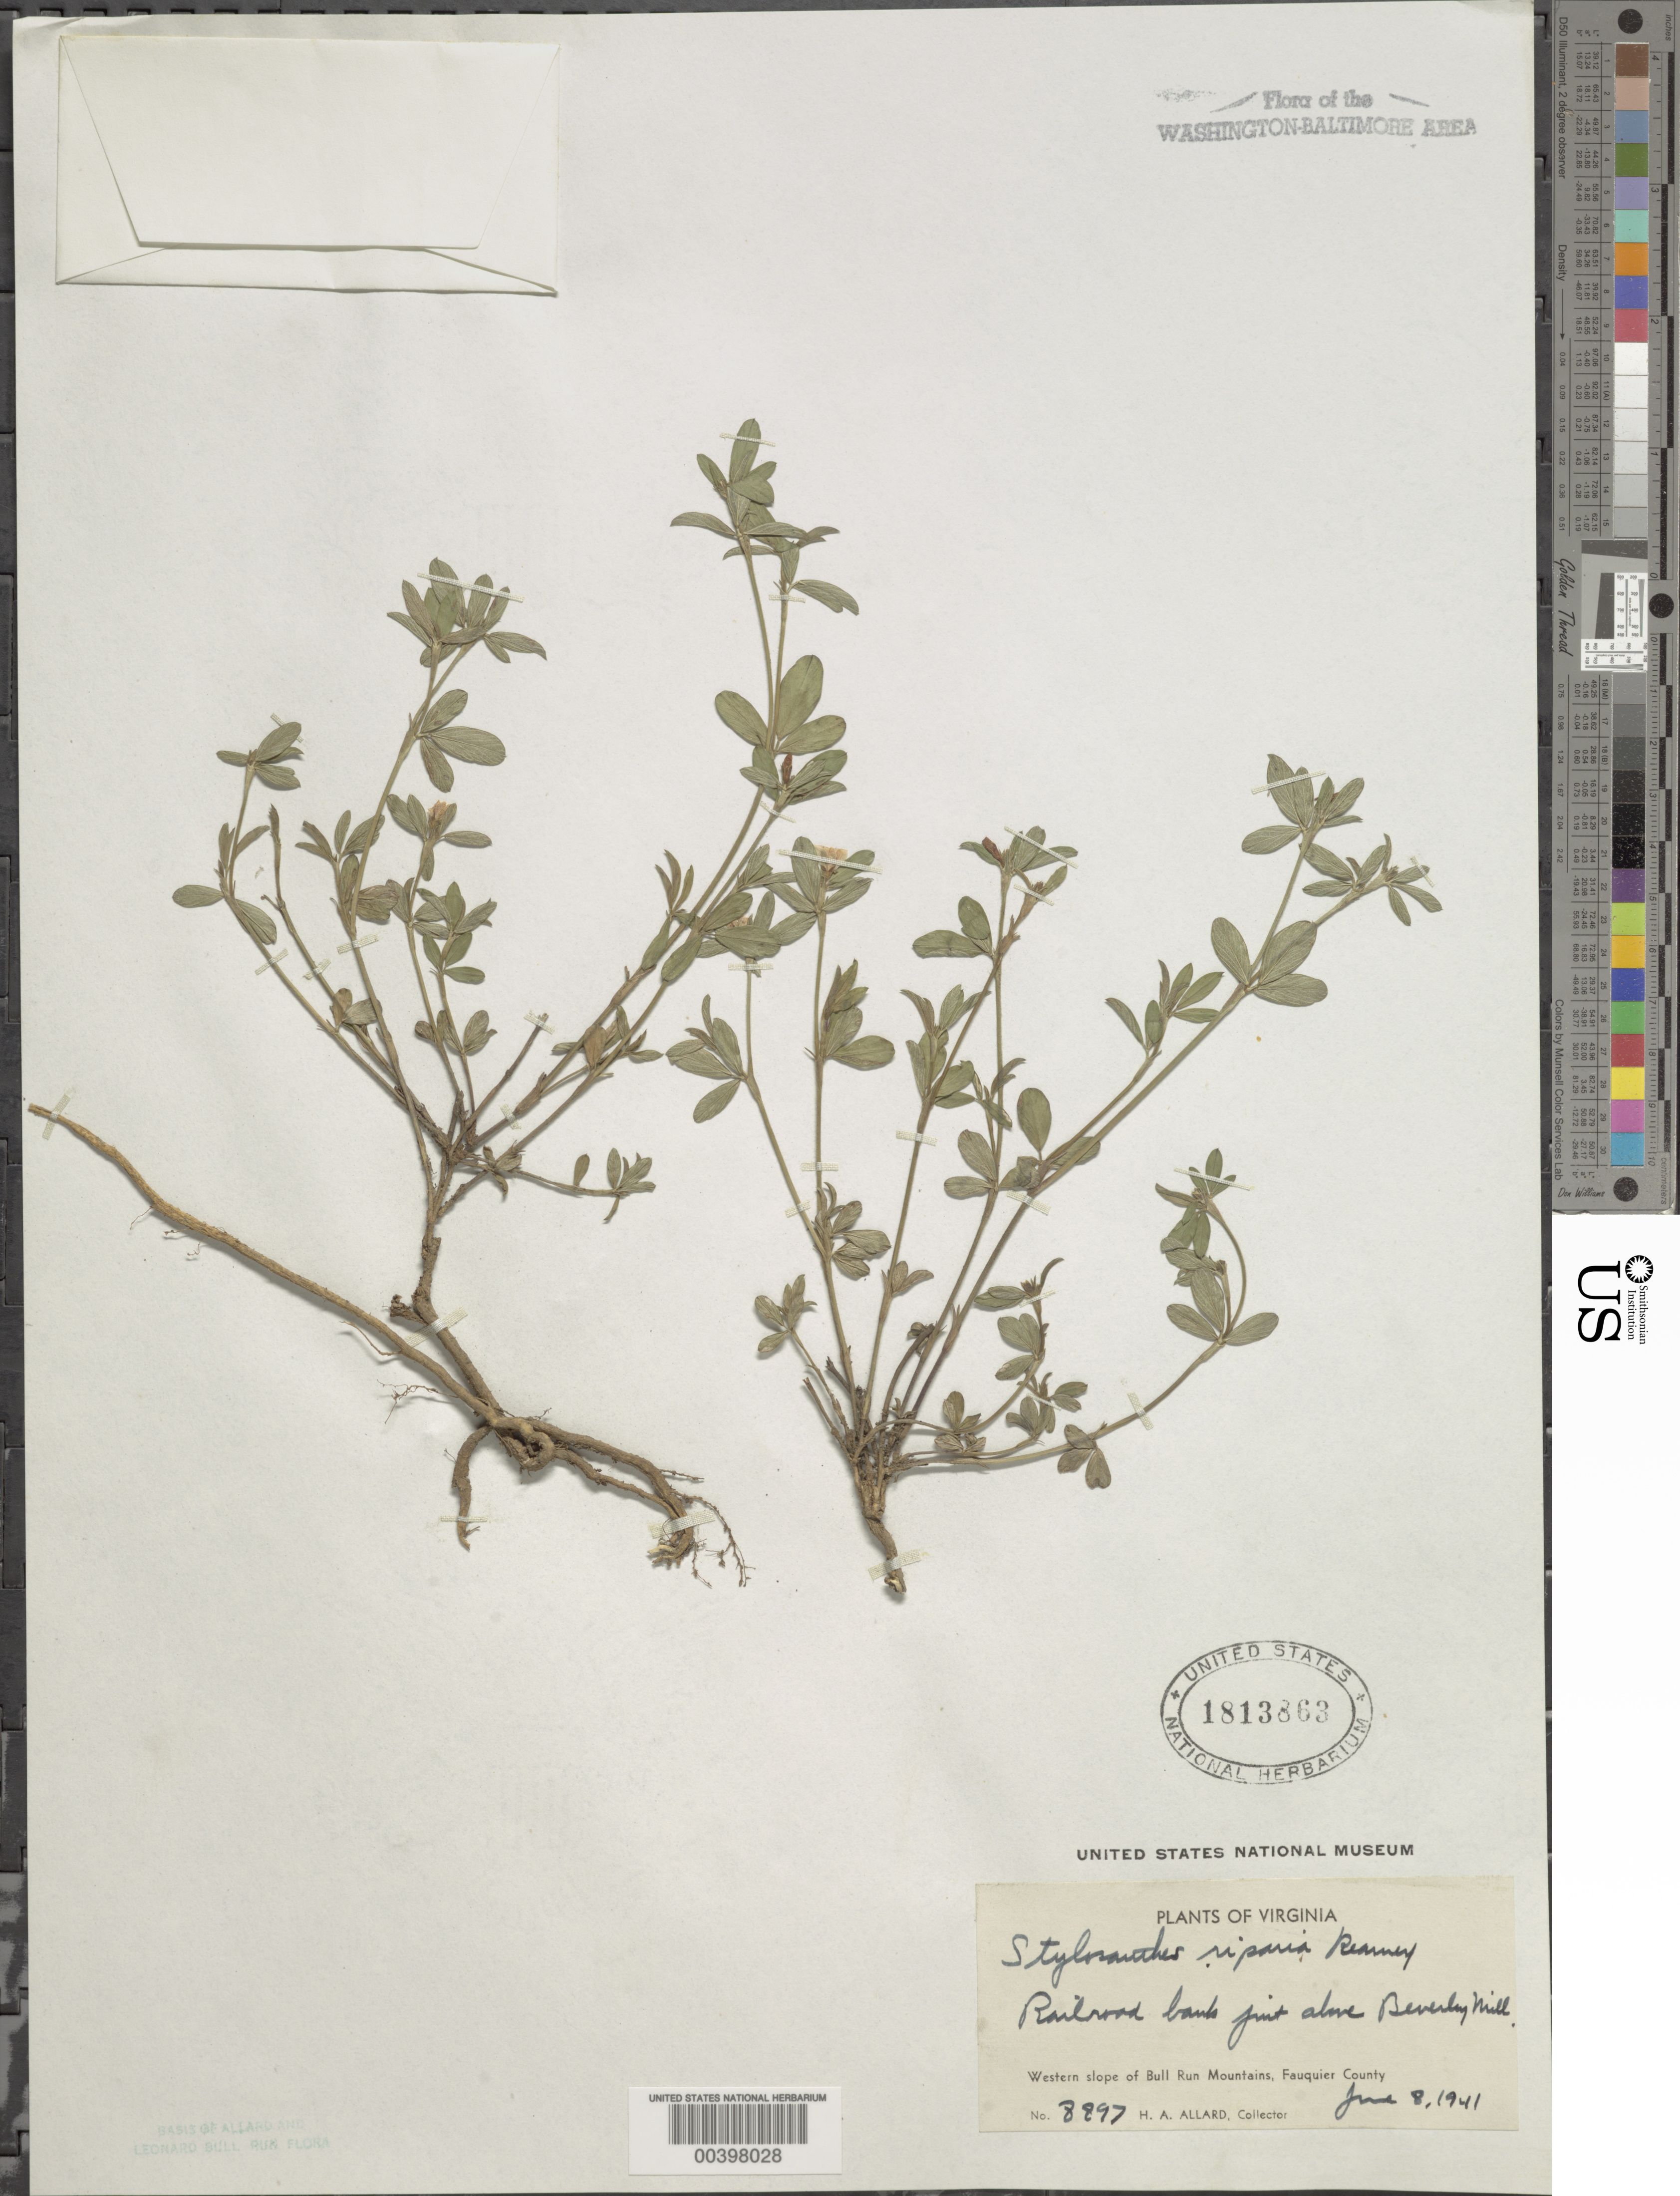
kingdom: Plantae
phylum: Tracheophyta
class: Magnoliopsida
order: Fabales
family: Fabaceae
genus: Stylosanthes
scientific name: Stylosanthes biflora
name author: (L.) Britton et al.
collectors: H. A. Allard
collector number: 8897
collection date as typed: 08 Jun 1941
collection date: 1941-06-08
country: United States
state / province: Virginia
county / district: Fauquier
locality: Above Beverley Mill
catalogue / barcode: US 1813863